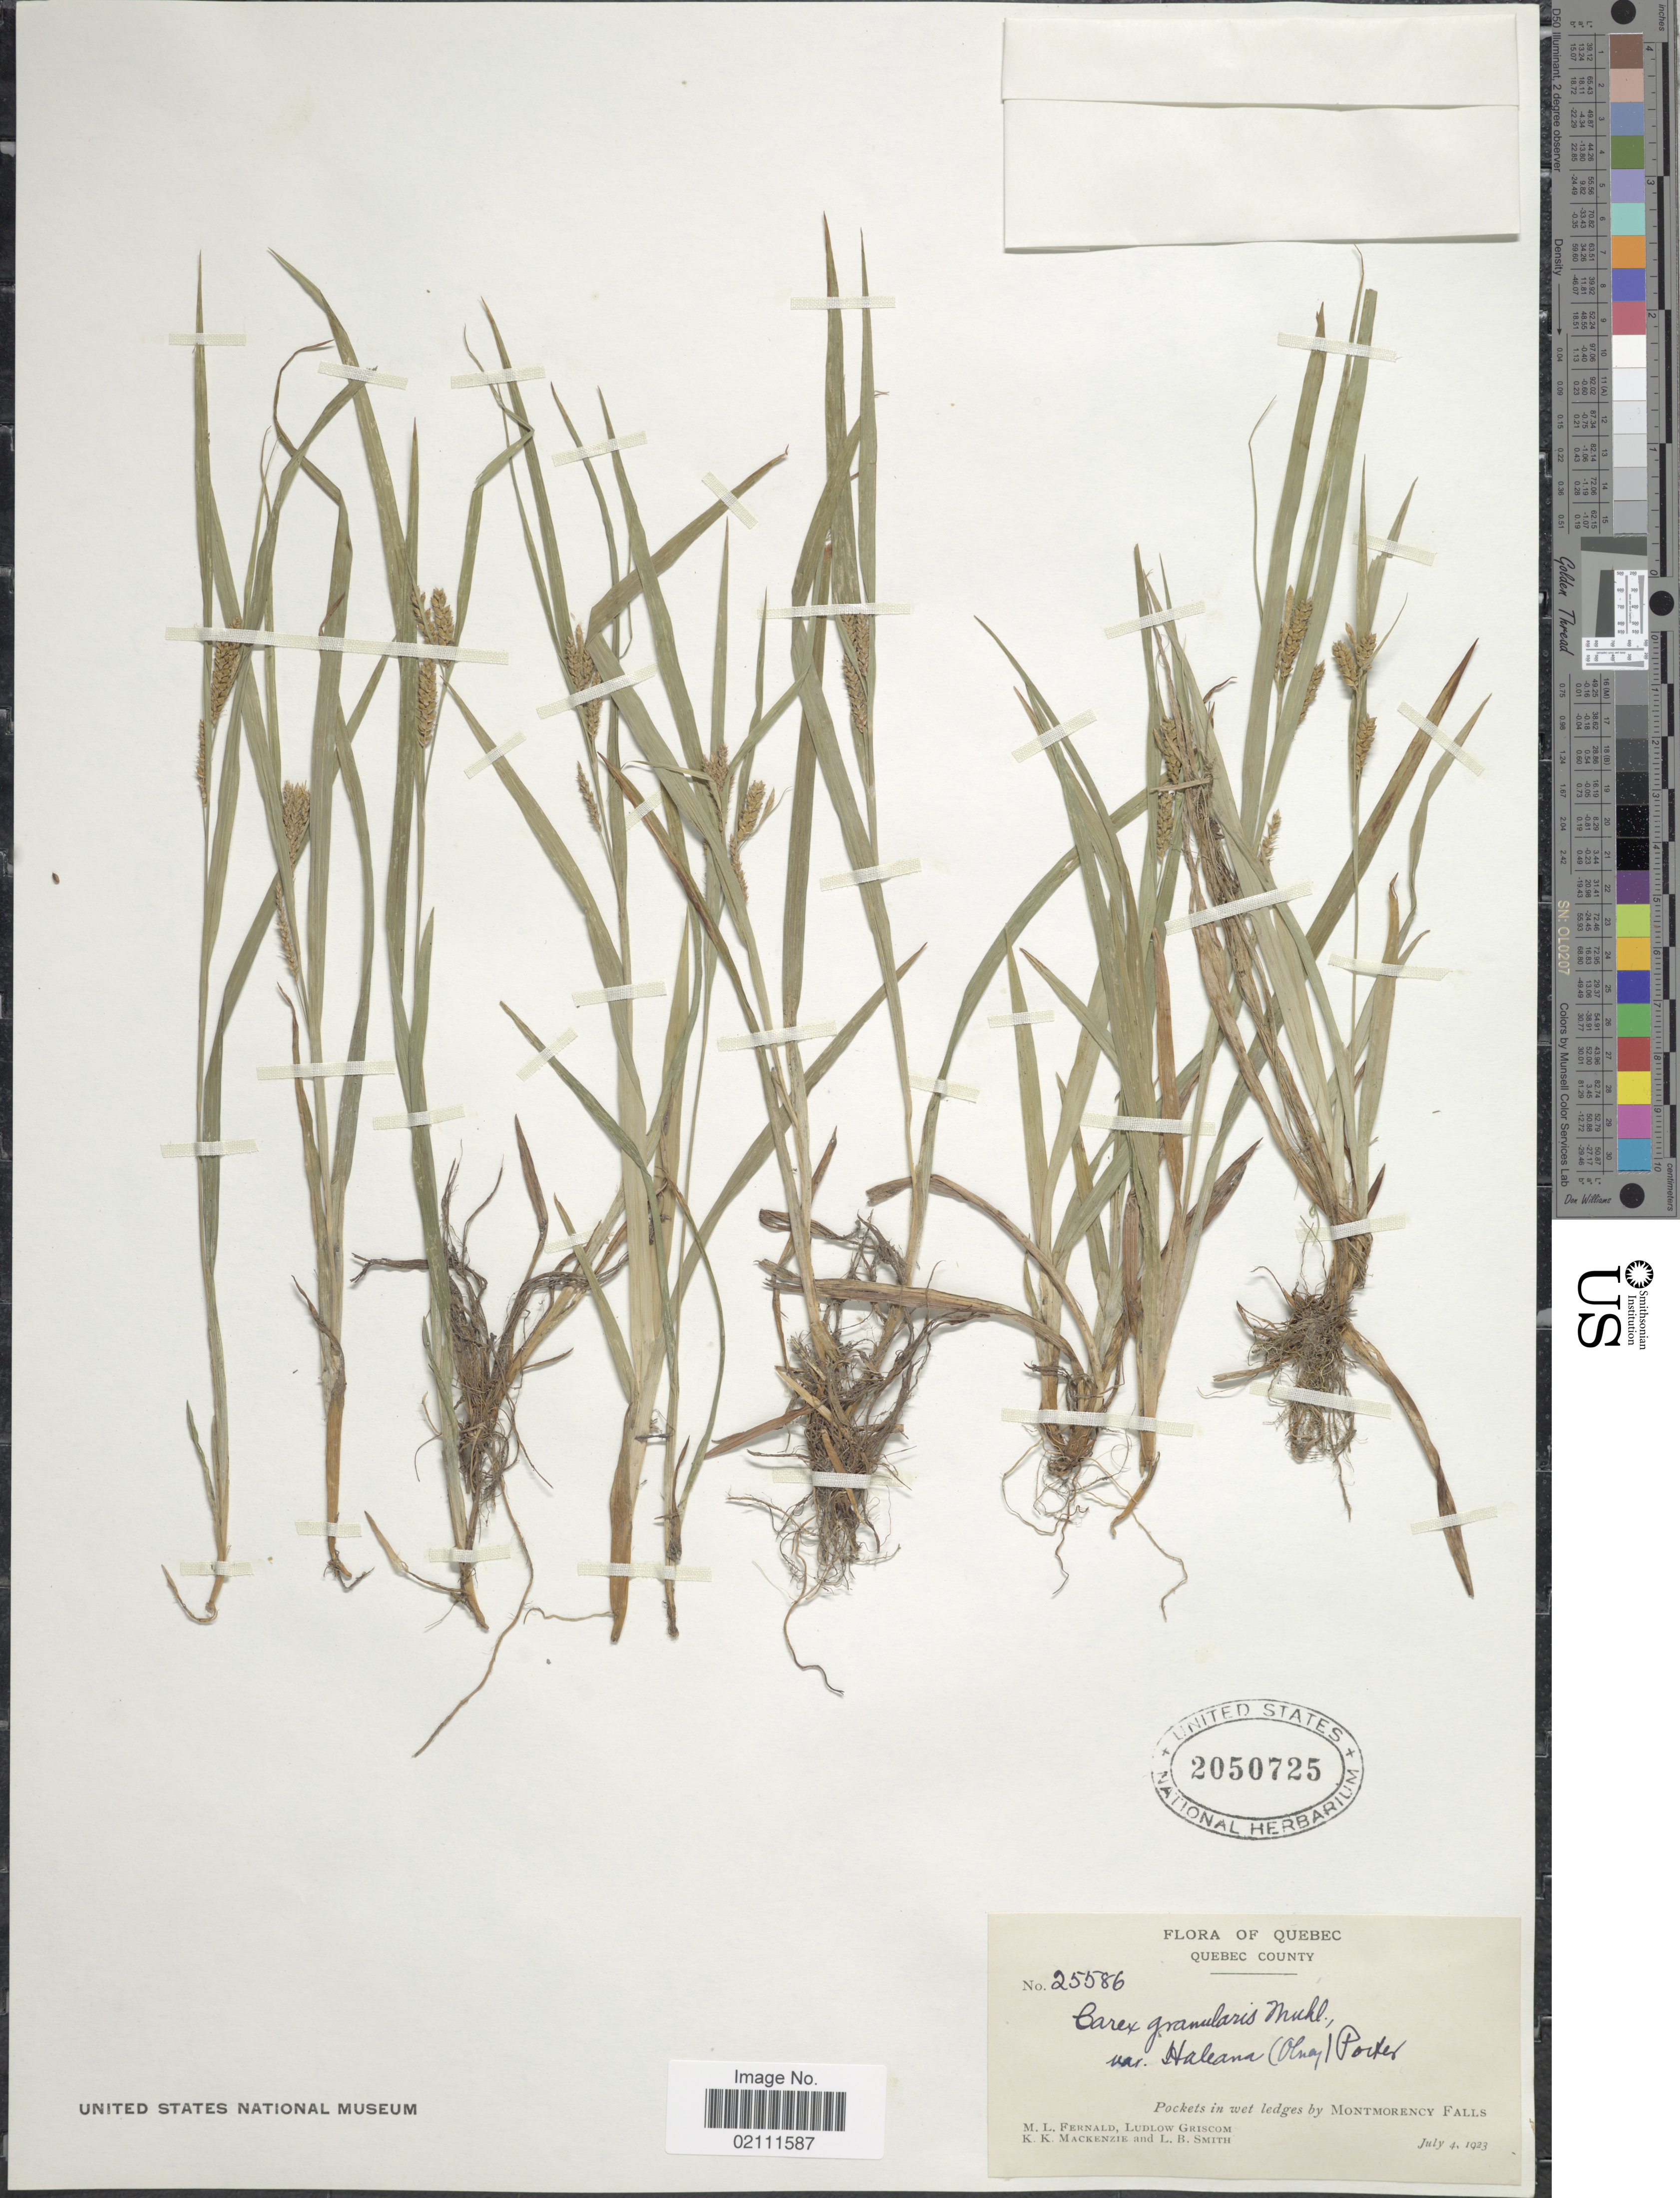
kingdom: Plantae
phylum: Tracheophyta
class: Liliopsida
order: Poales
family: Cyperaceae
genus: Carex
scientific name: Carex granularis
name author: Muhl. ex Willd.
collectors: M. L. Fernald, L. Griscom, K. K. Mackenzie & L. Smith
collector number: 25586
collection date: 1923-07-04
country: Canada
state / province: Quebec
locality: Quebec County,pockets in wet ledges by Montmorency Falls.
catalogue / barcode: US 2050725